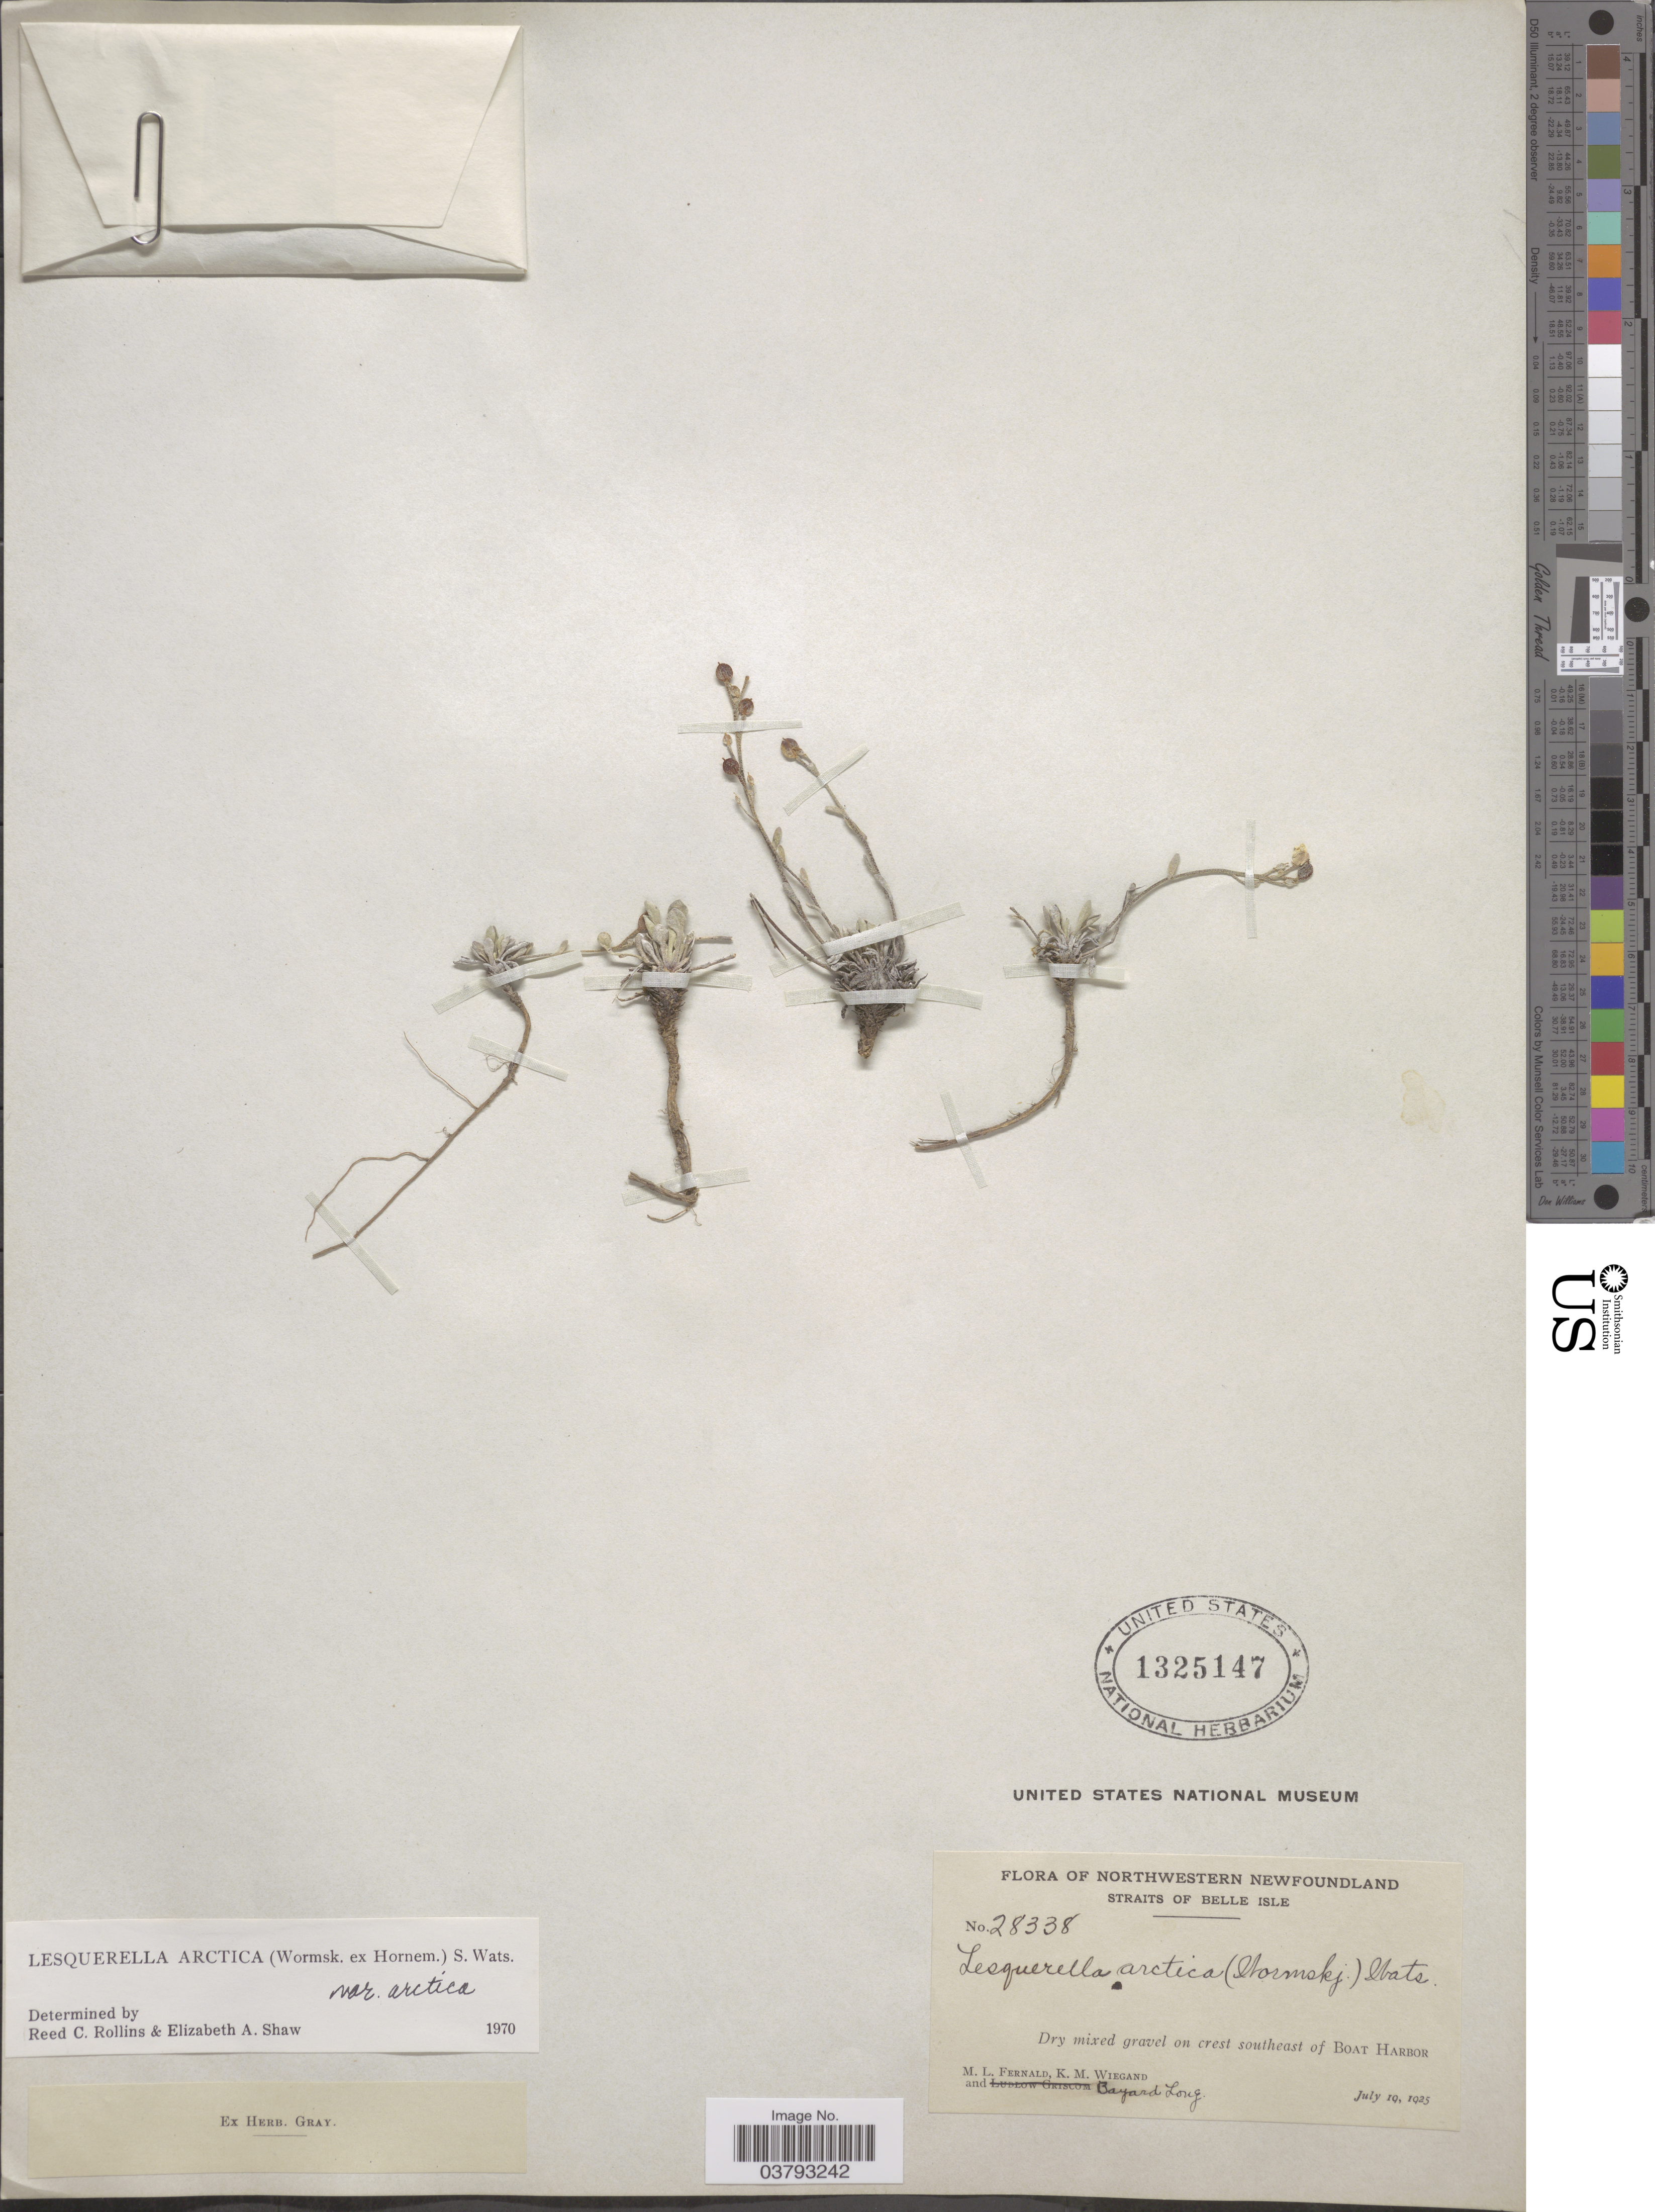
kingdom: Plantae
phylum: Tracheophyta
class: Magnoliopsida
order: Brassicales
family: Brassicaceae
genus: Lesquerella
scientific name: Lesquerella arctica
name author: (Wormsk. ex Hornem.) S. Watson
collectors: M. L. Fernald & K. M. Wiegand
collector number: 28338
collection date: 1925-07-19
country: Canada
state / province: Newfoundland and Labrador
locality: Northwestern Newfoundland. Straits of Belle Isle. On crest southeast of Boat Harbor.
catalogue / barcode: US 1325147